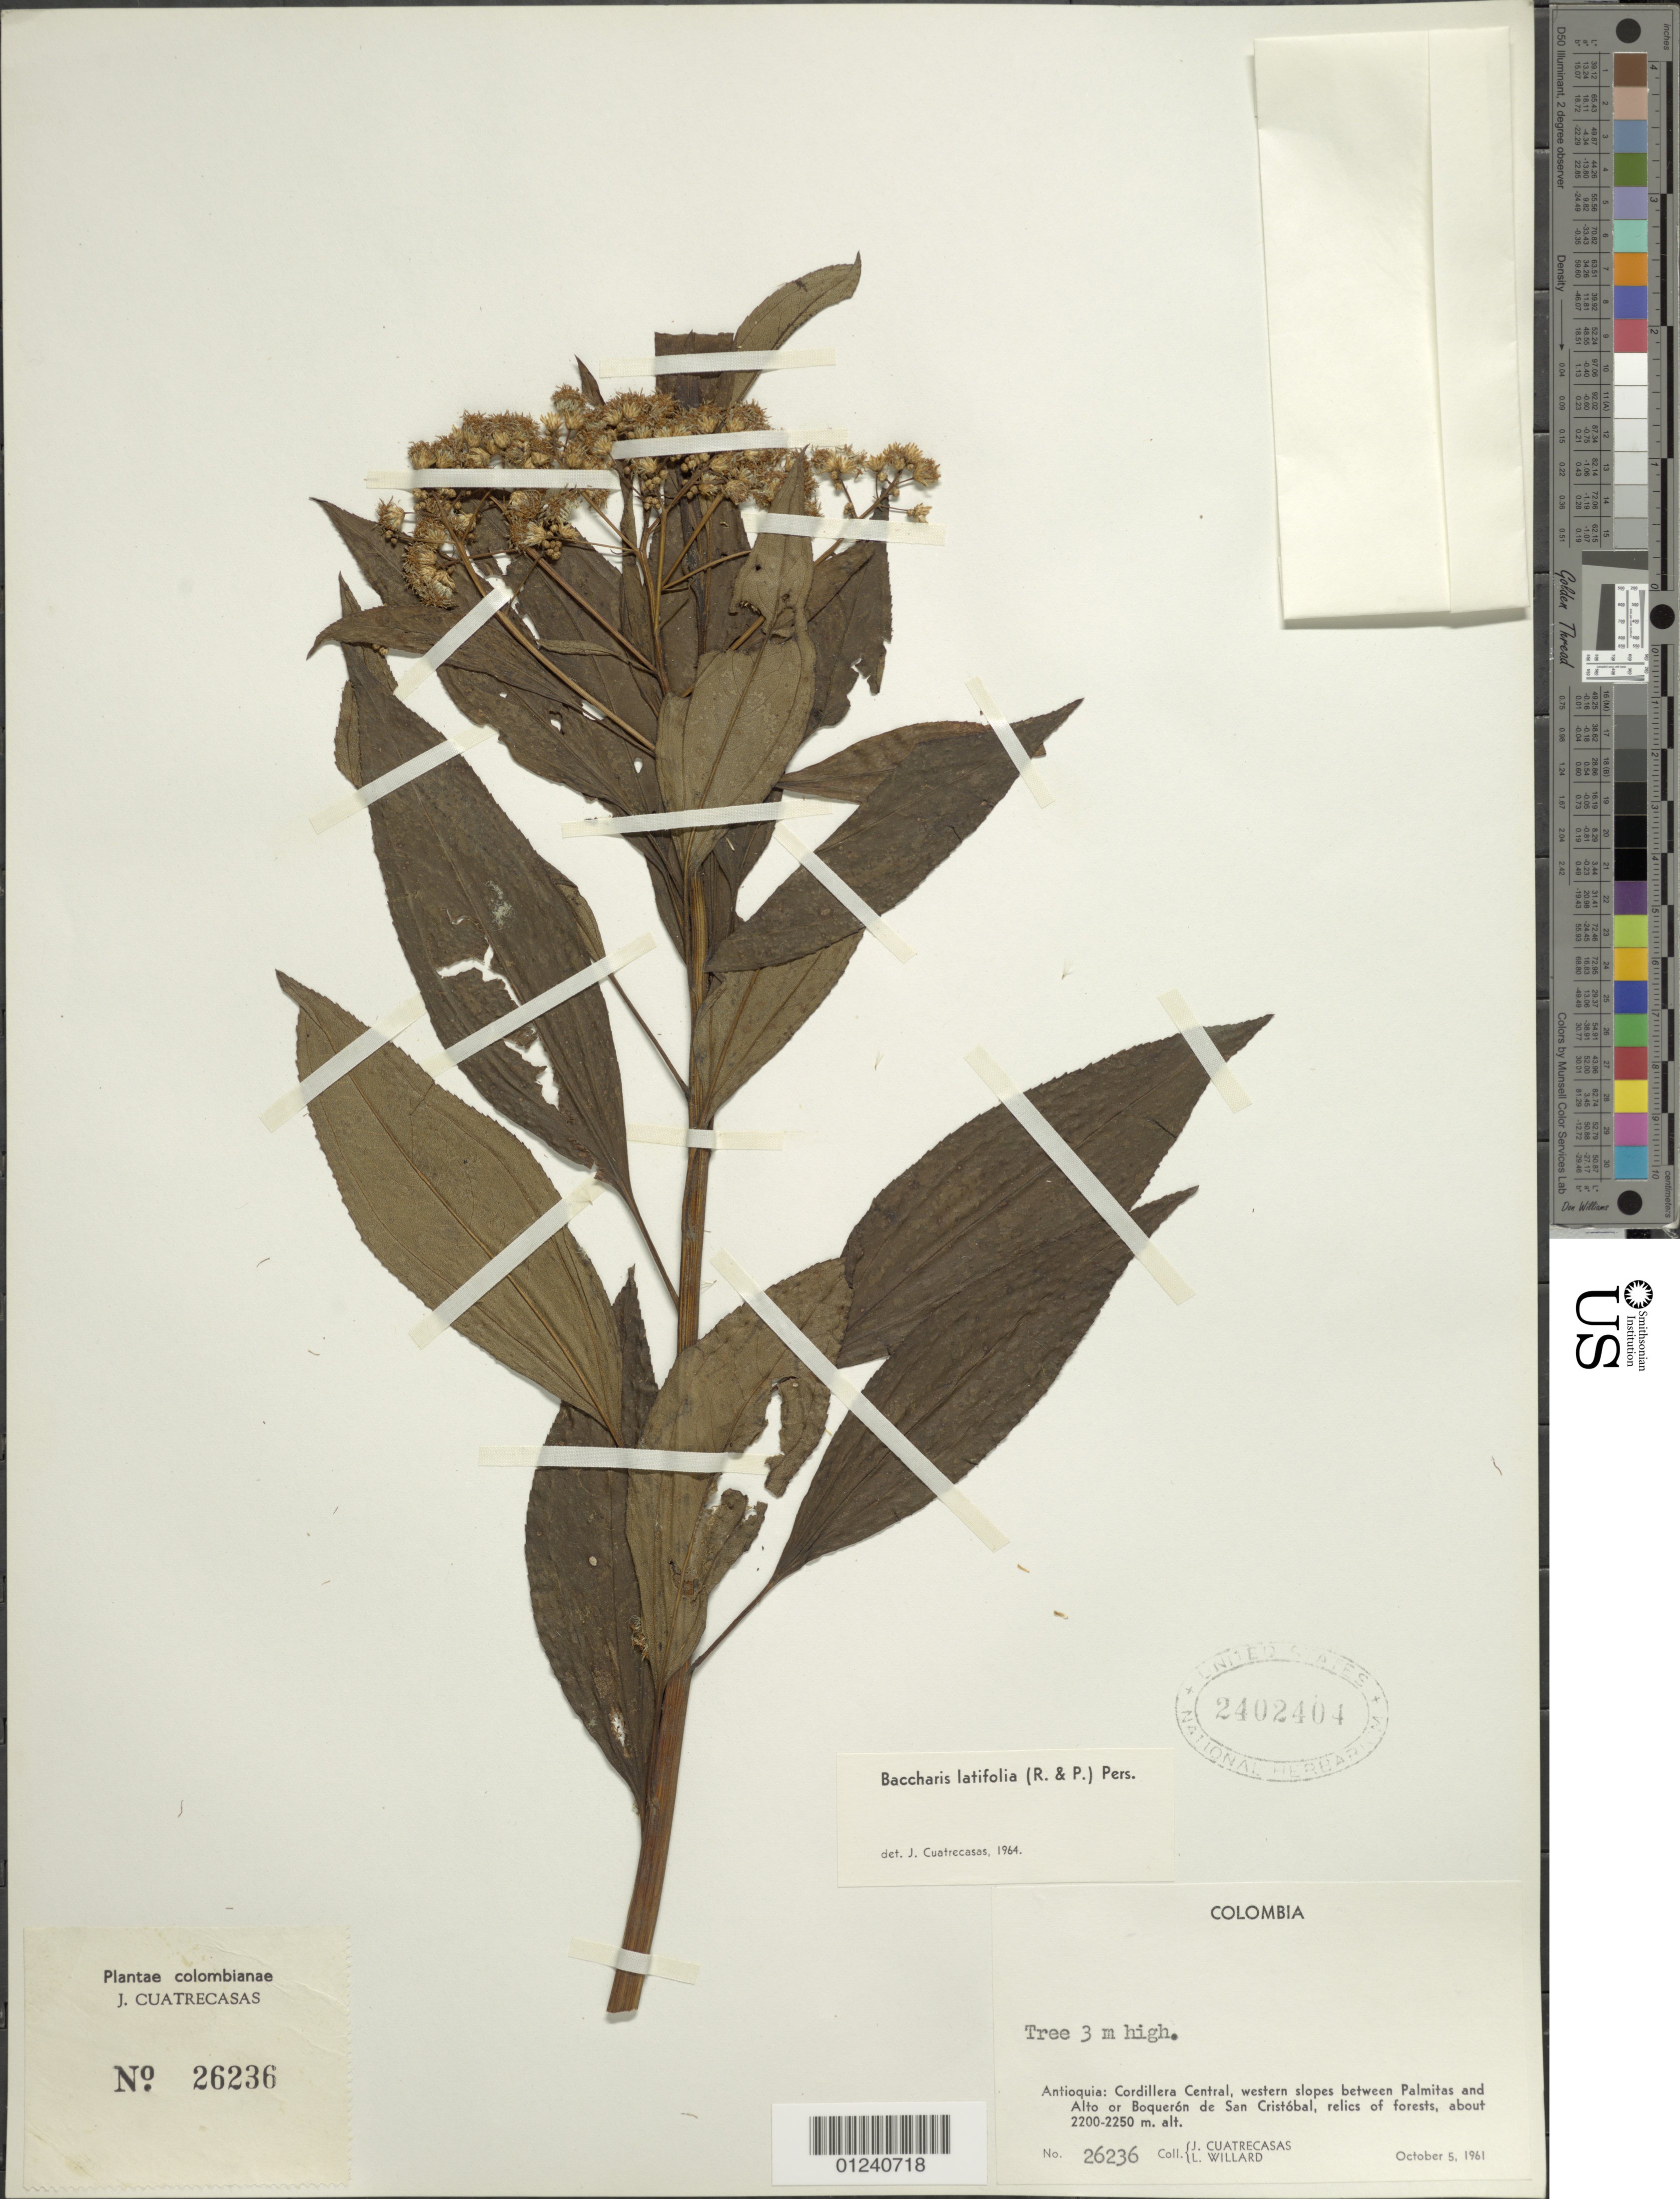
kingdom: Plantae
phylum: Tracheophyta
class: Magnoliopsida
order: Asterales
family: Asteraceae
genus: Baccharis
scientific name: Baccharis latifolia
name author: (Ruiz & Pav.) Pers.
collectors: J. Cuatrecasas & L. Willard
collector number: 26236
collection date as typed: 05 Oct 1961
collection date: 1961-10-05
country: Colombia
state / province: Antioquia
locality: Cordillera Central, western slopes between Palmitas and Alto or Boqueron de San Cristobal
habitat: relics of forests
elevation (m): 2200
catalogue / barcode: US 2402404